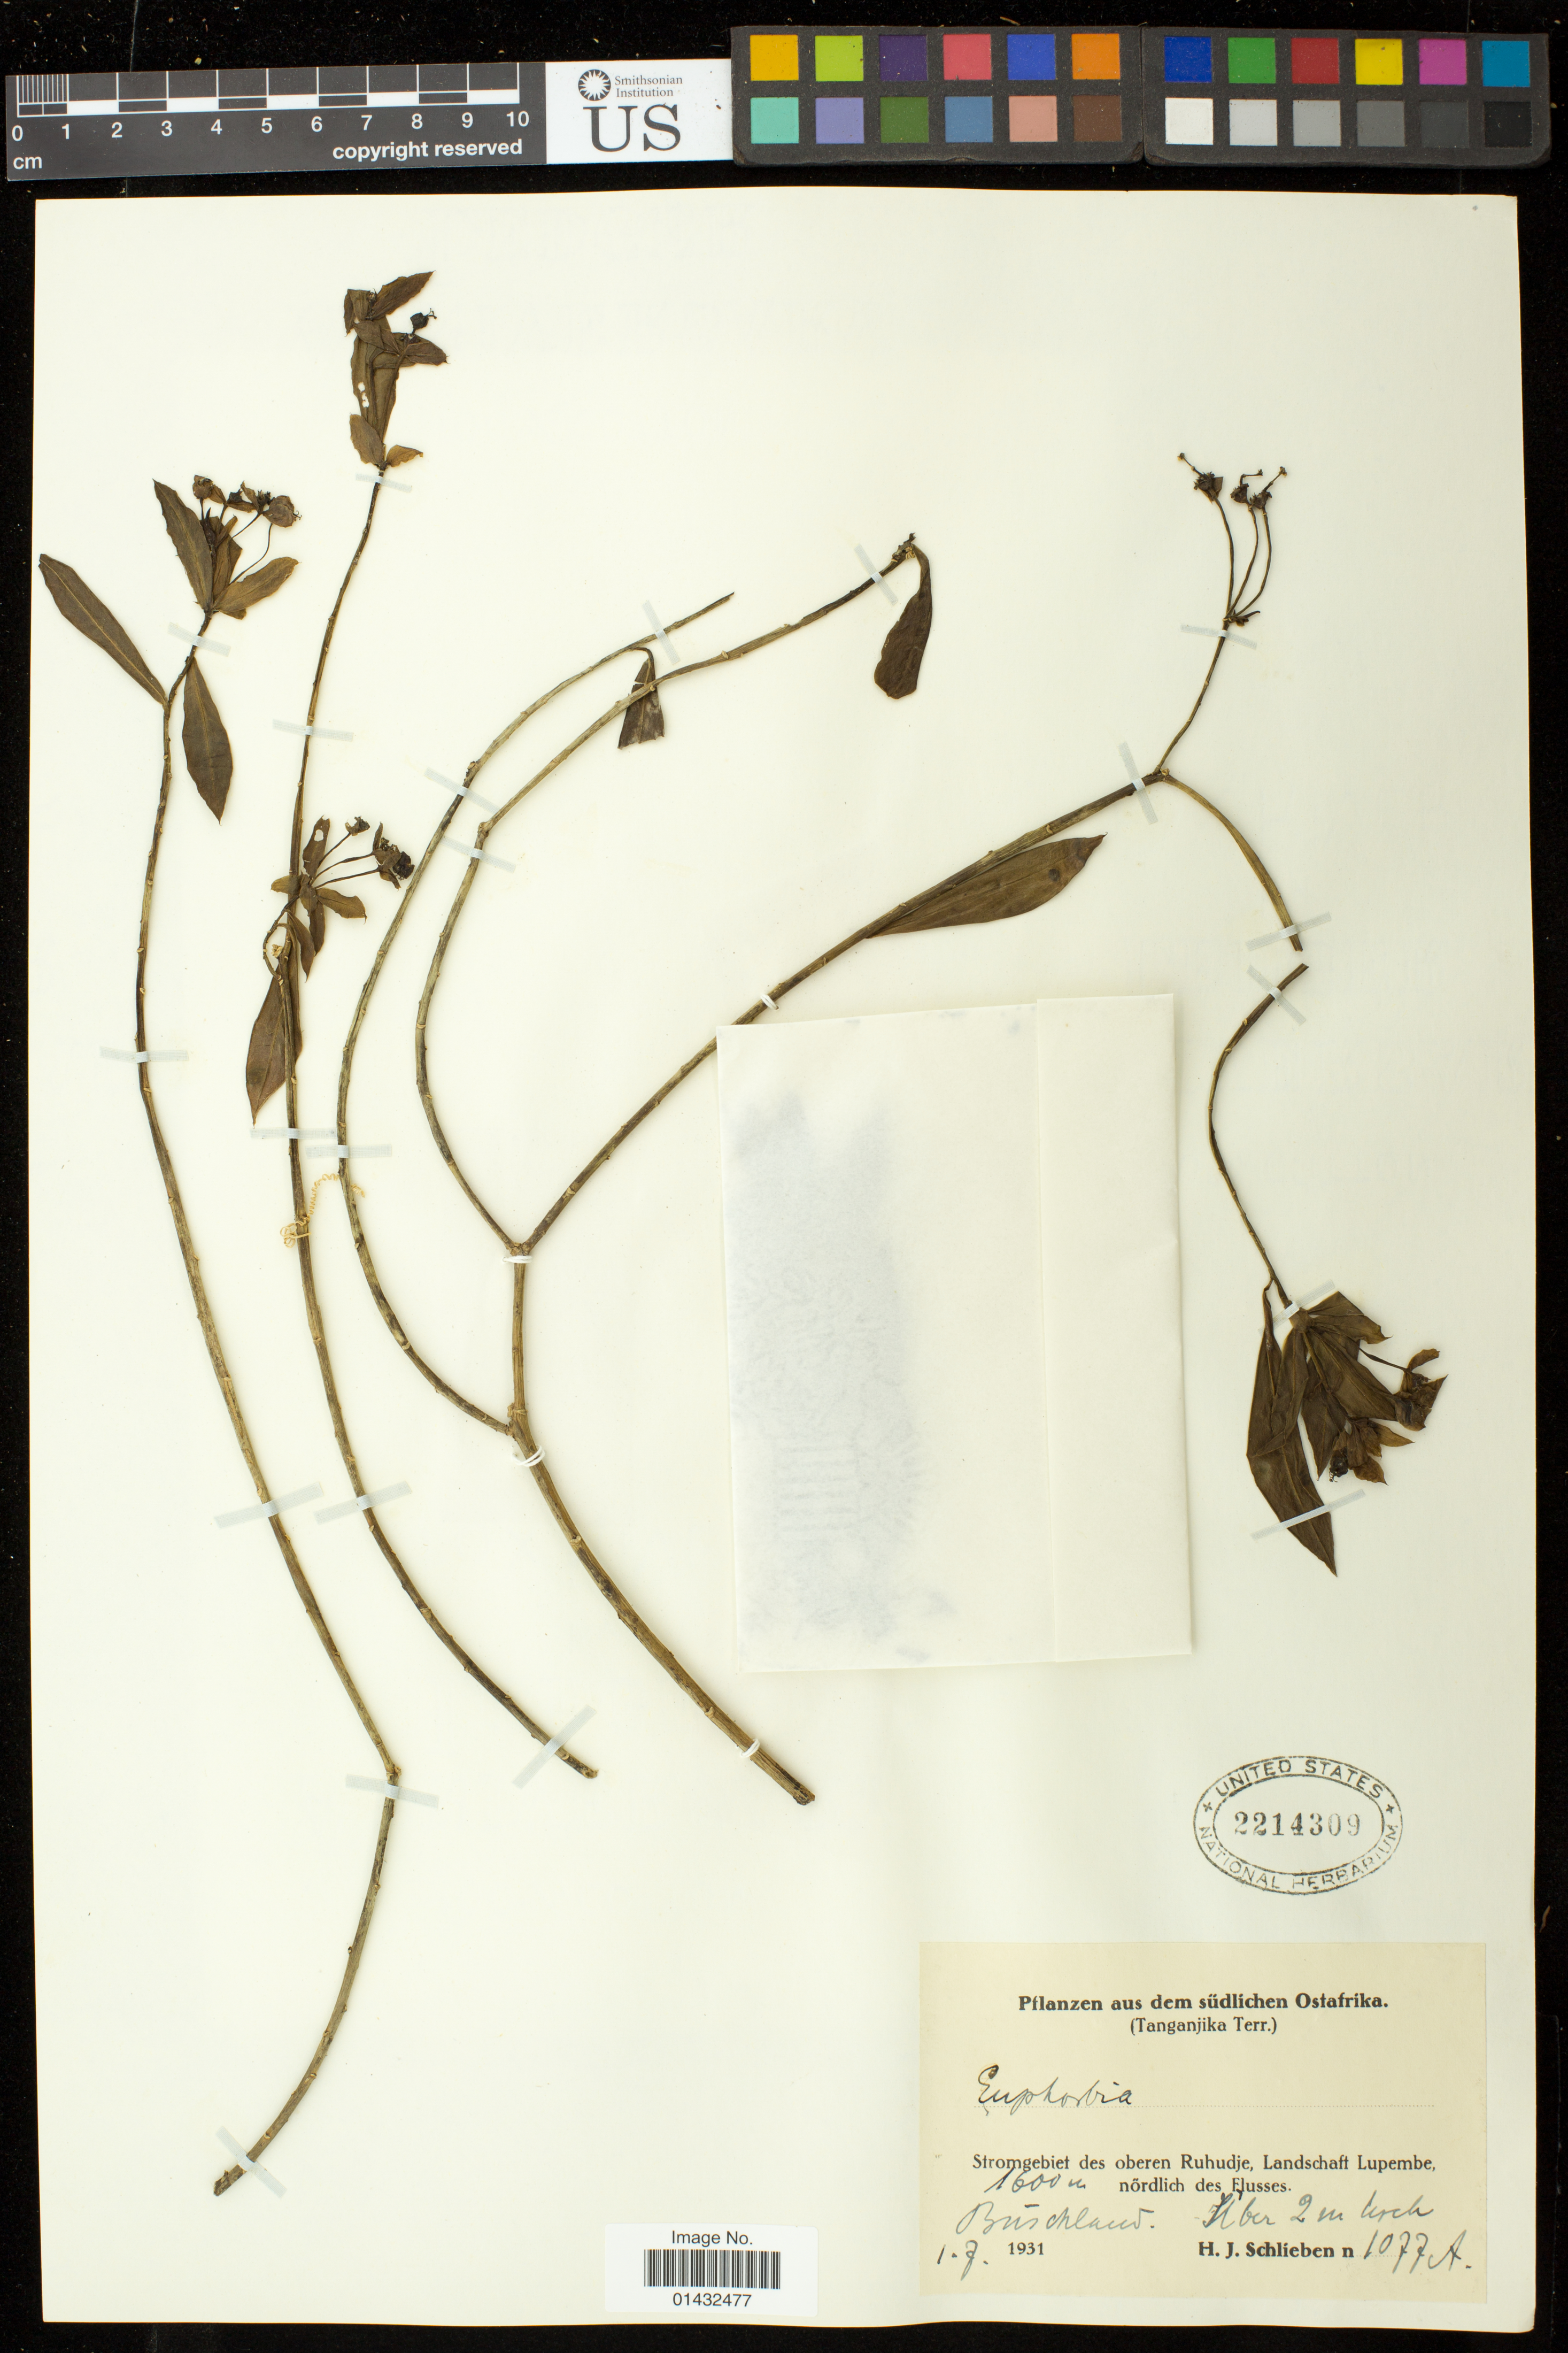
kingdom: Plantae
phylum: Tracheophyta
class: Magnoliopsida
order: Malpighiales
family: Euphorbiaceae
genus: Euphorbia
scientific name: Euphorbia sp.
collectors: H. J. Schlieben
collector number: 1077A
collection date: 1931-07-01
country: Tanzania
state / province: Njombe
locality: Stromgebiet des oberen Ruhudje [basin of the Upper Ruhudje River], Landschaft [landscape / region] Lupembe, nördlich des Flusses [north of the river]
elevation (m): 1600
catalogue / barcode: US 2214309